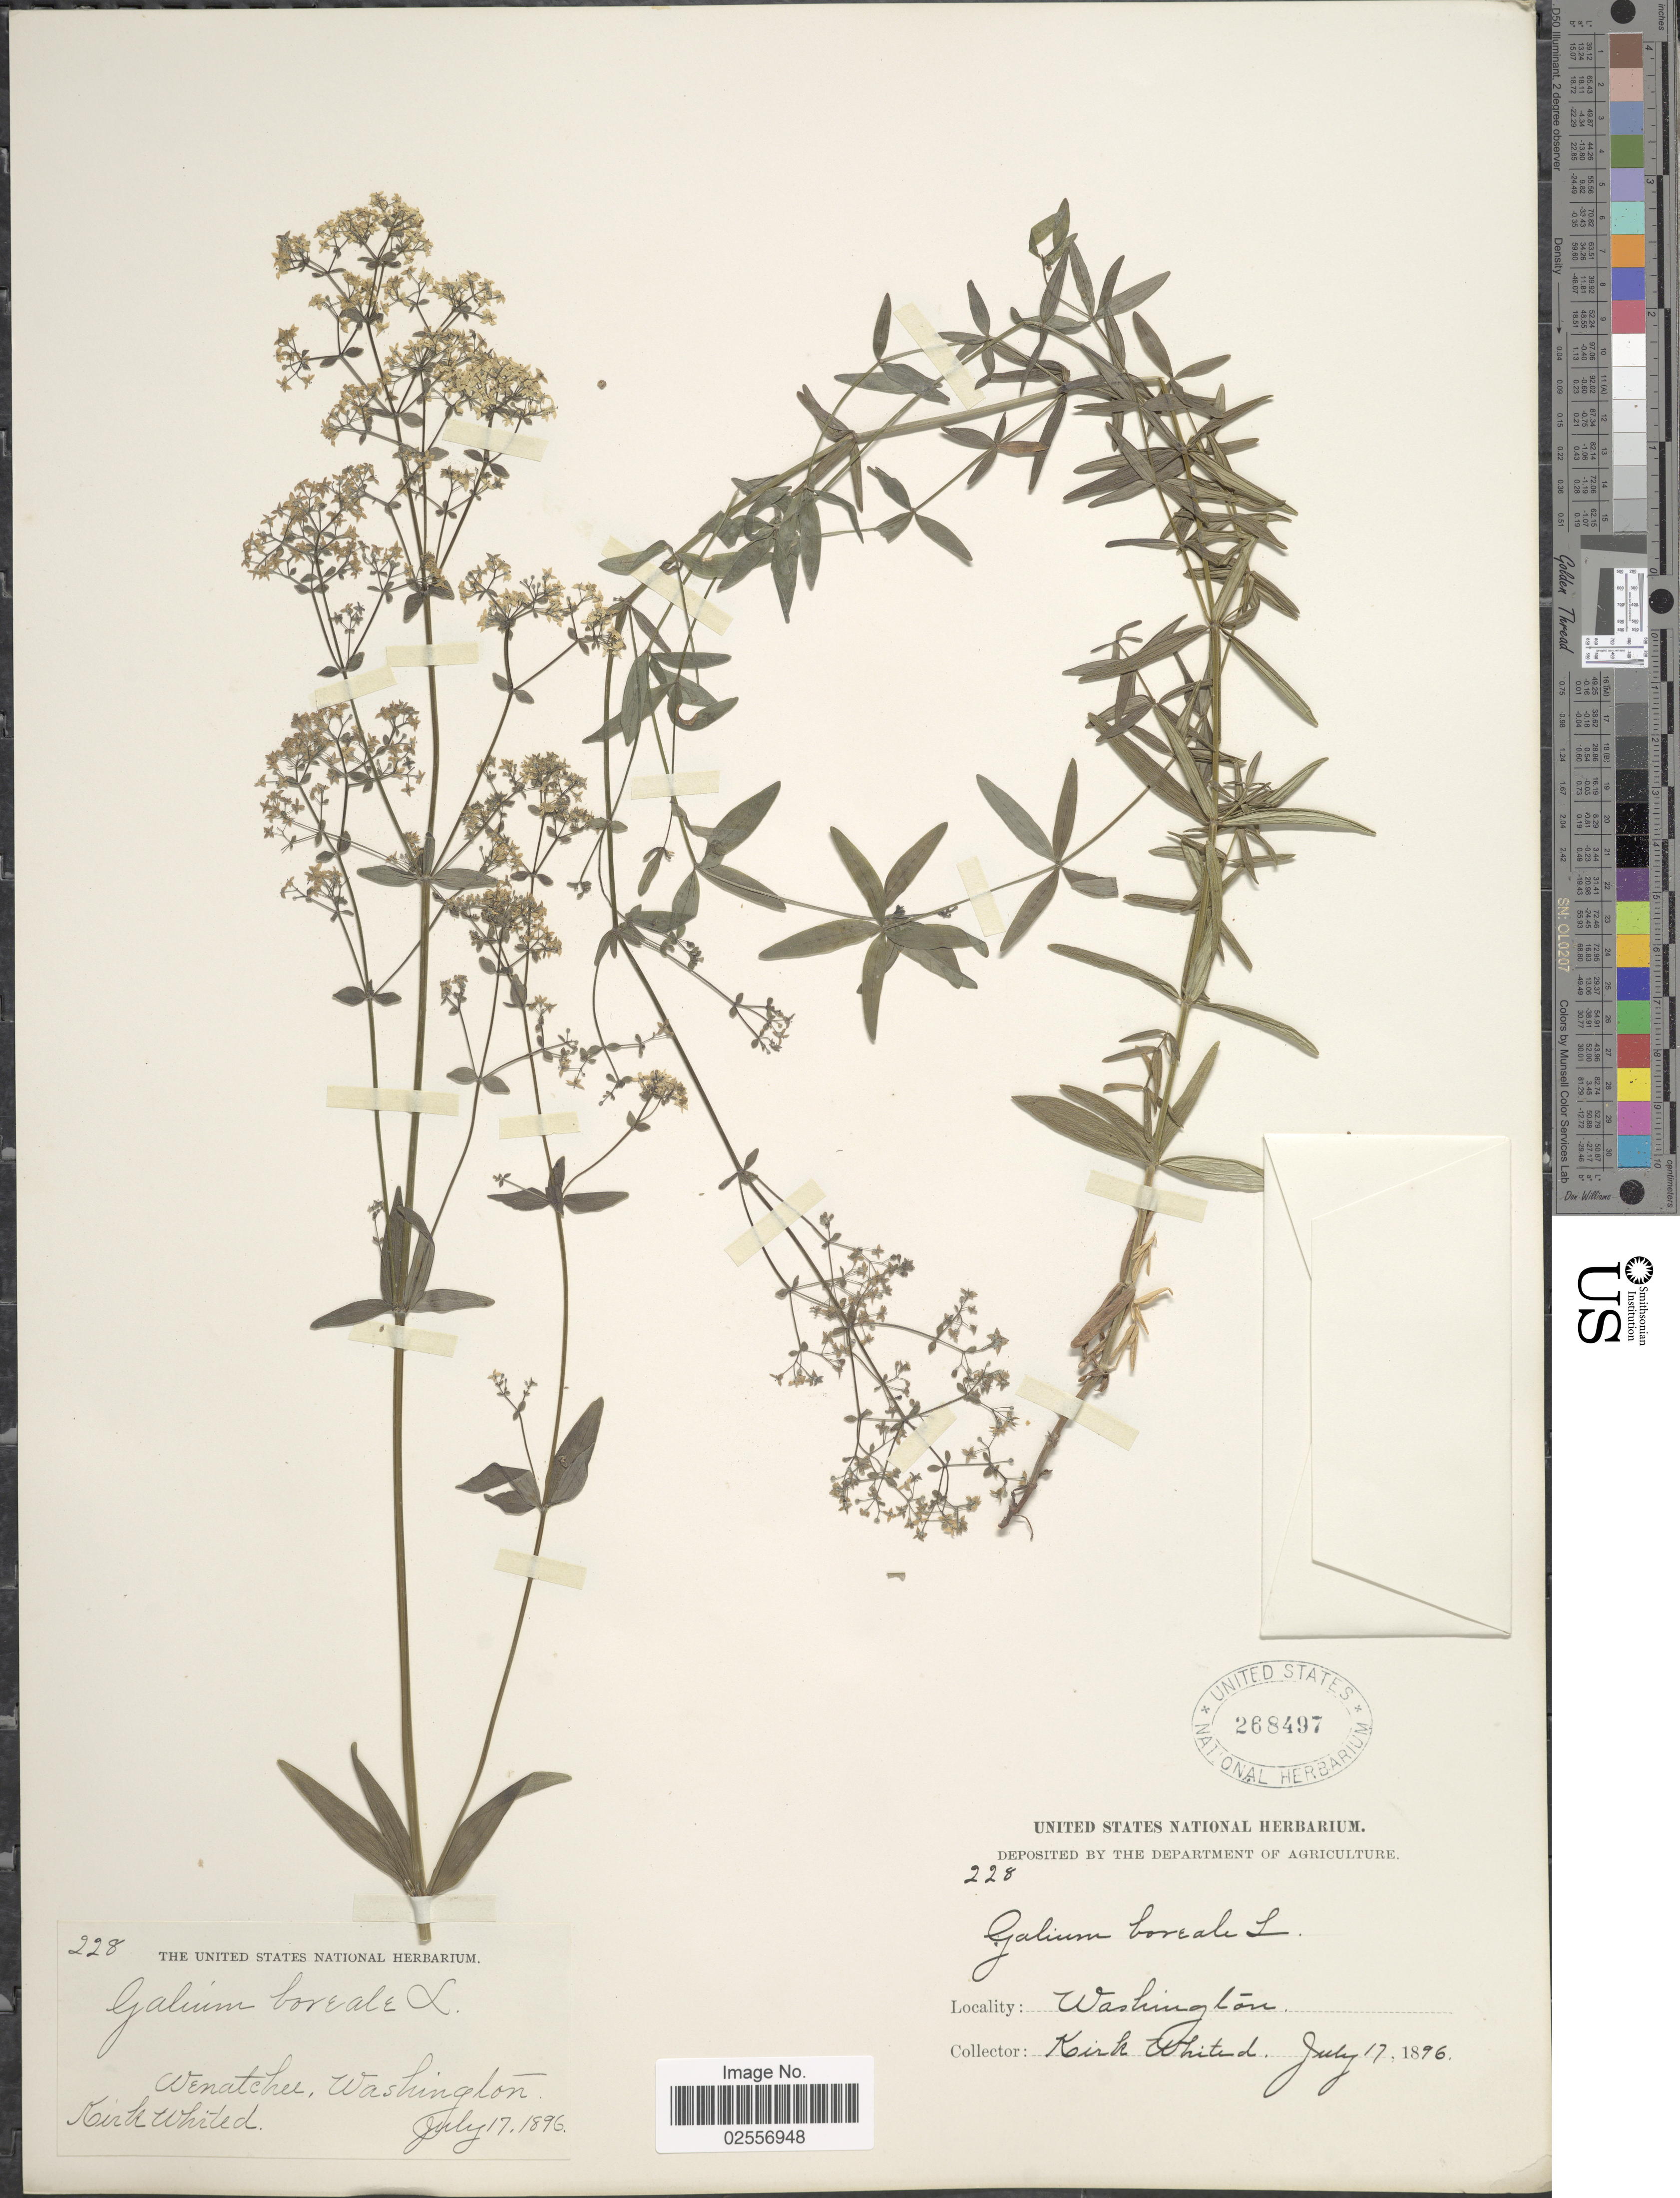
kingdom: Plantae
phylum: Tracheophyta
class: Magnoliopsida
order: Gentianales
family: Rubiaceae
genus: Galium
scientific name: Galium boreale L.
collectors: K. Whited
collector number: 228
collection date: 1896-07-17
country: United States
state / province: Washington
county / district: Chelan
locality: Wenatchee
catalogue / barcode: US 268497